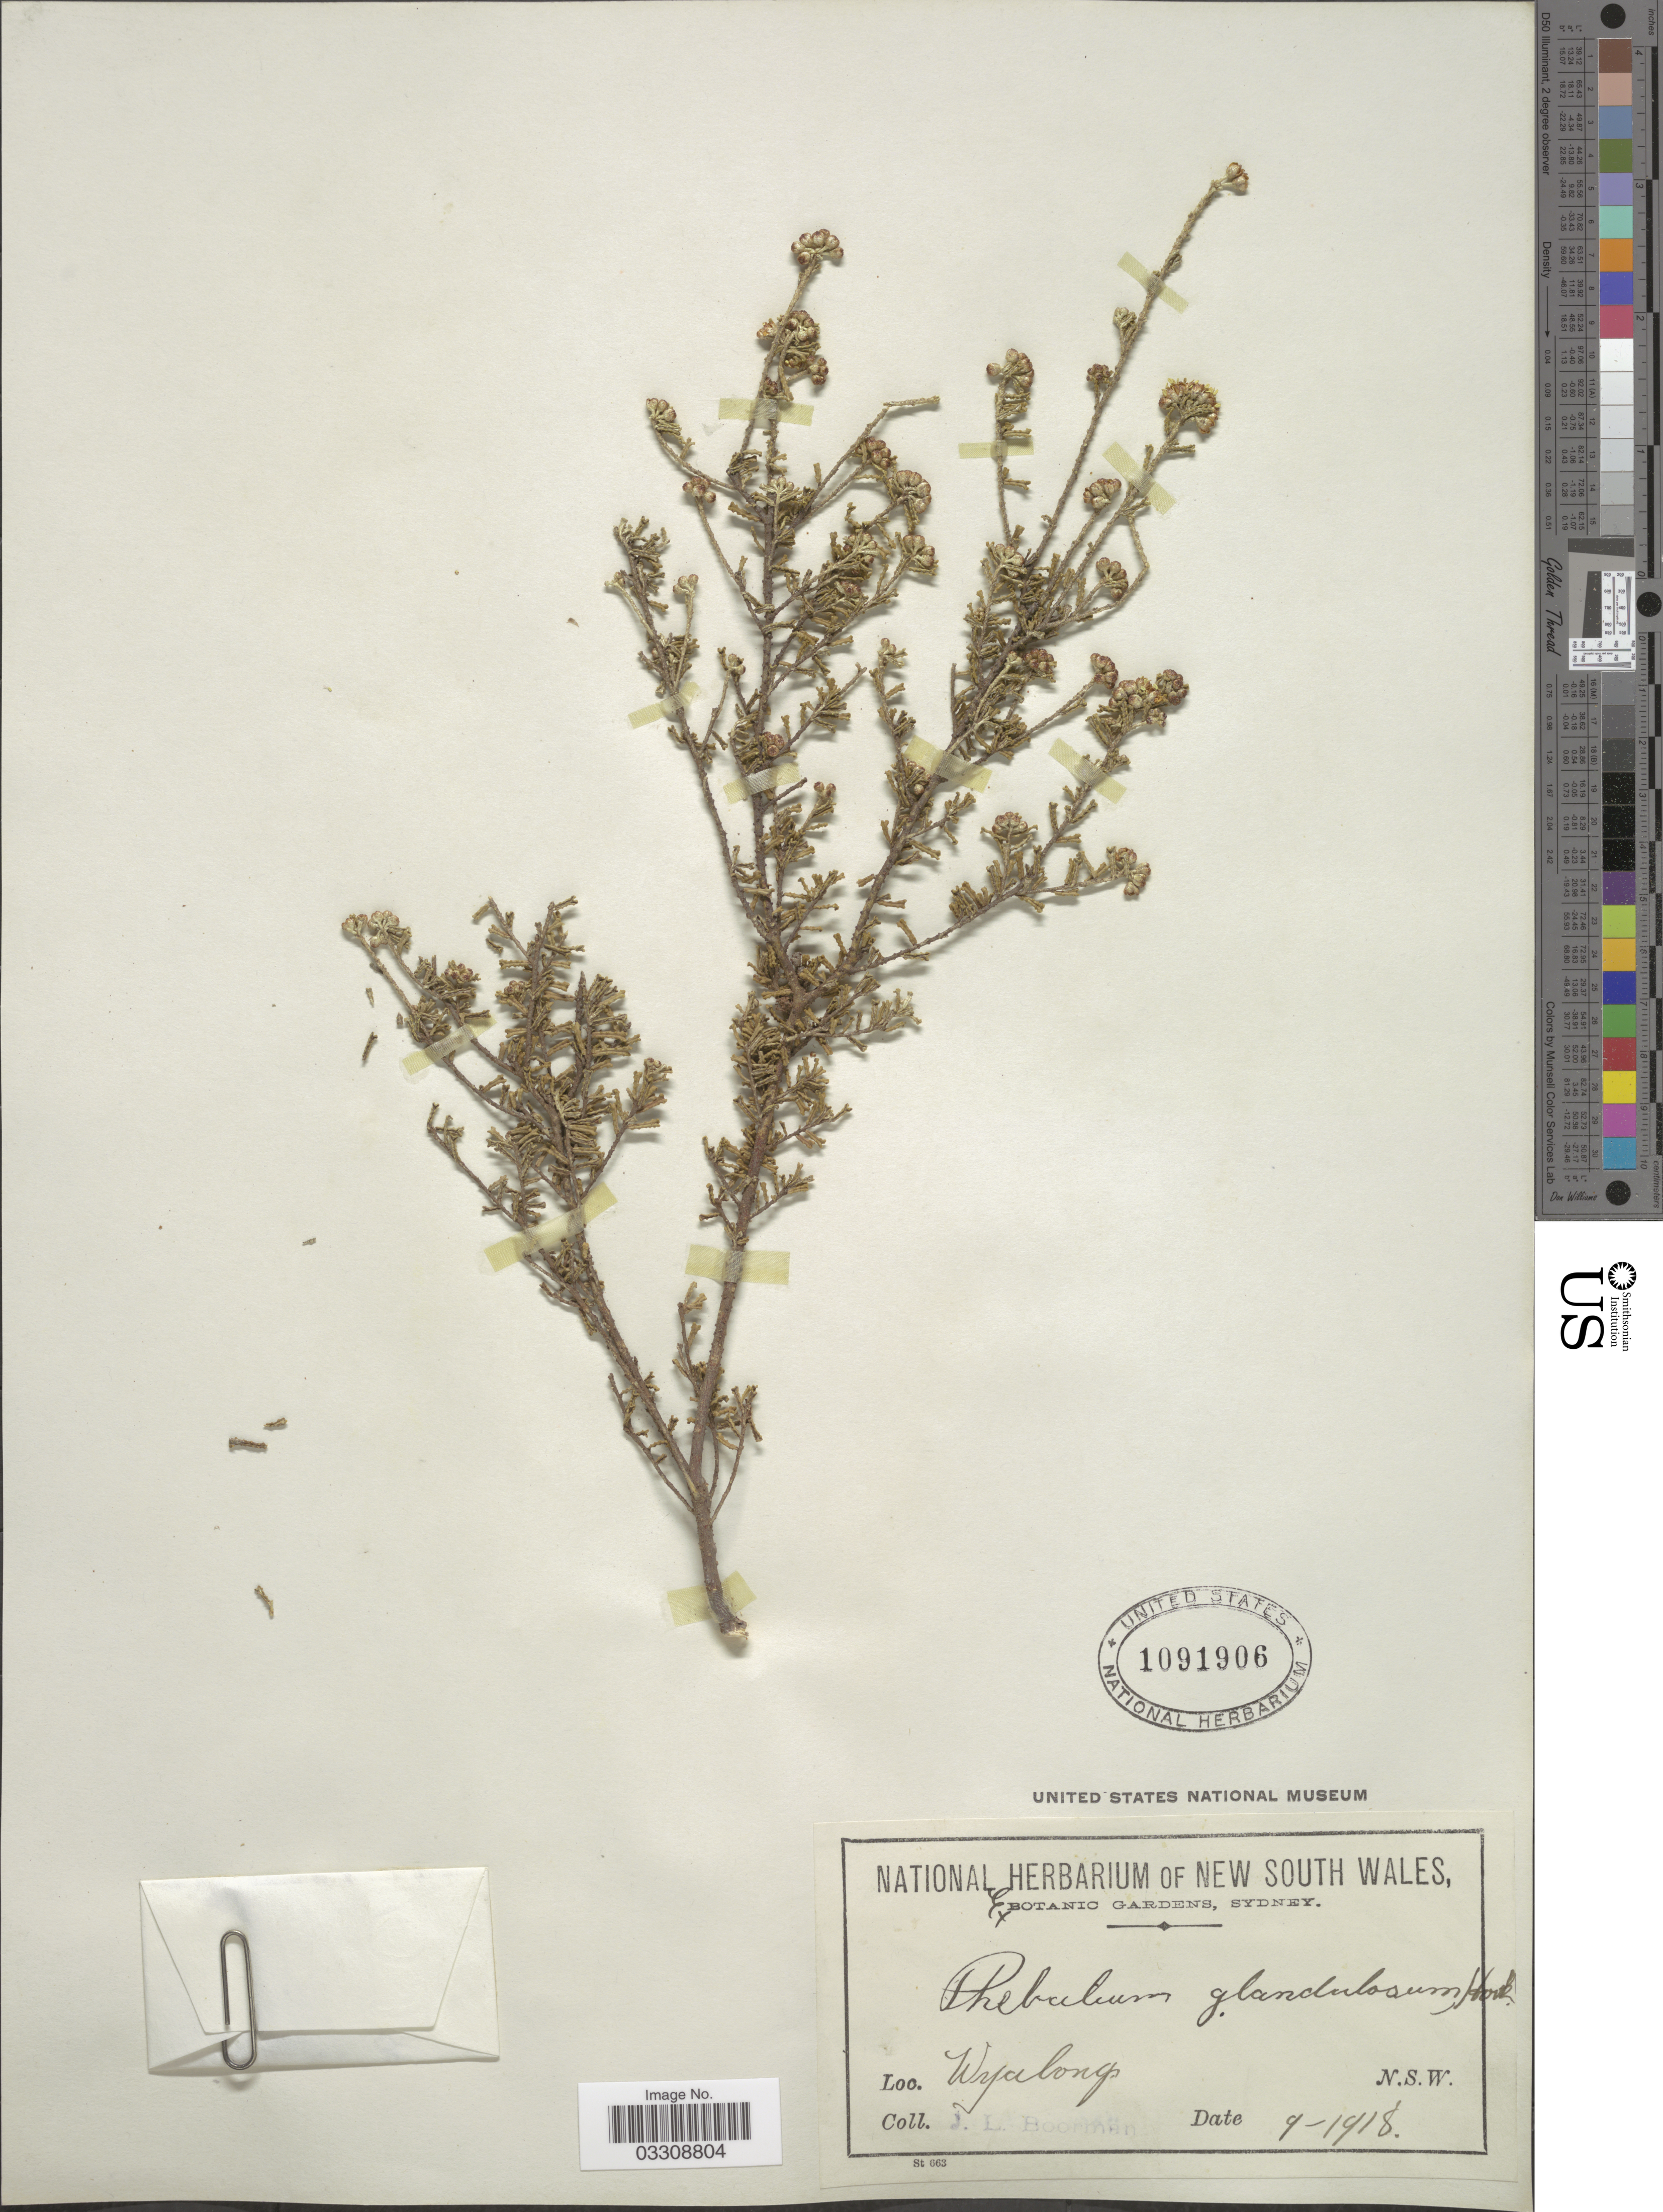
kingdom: Plantae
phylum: Tracheophyta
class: Magnoliopsida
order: Sapindales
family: Rutaceae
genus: Phebalium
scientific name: Phebalium glandulosum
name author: Hook.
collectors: J. Boorman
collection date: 1918-09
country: Australia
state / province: New South Wales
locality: Wyalong.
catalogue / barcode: US 1091906